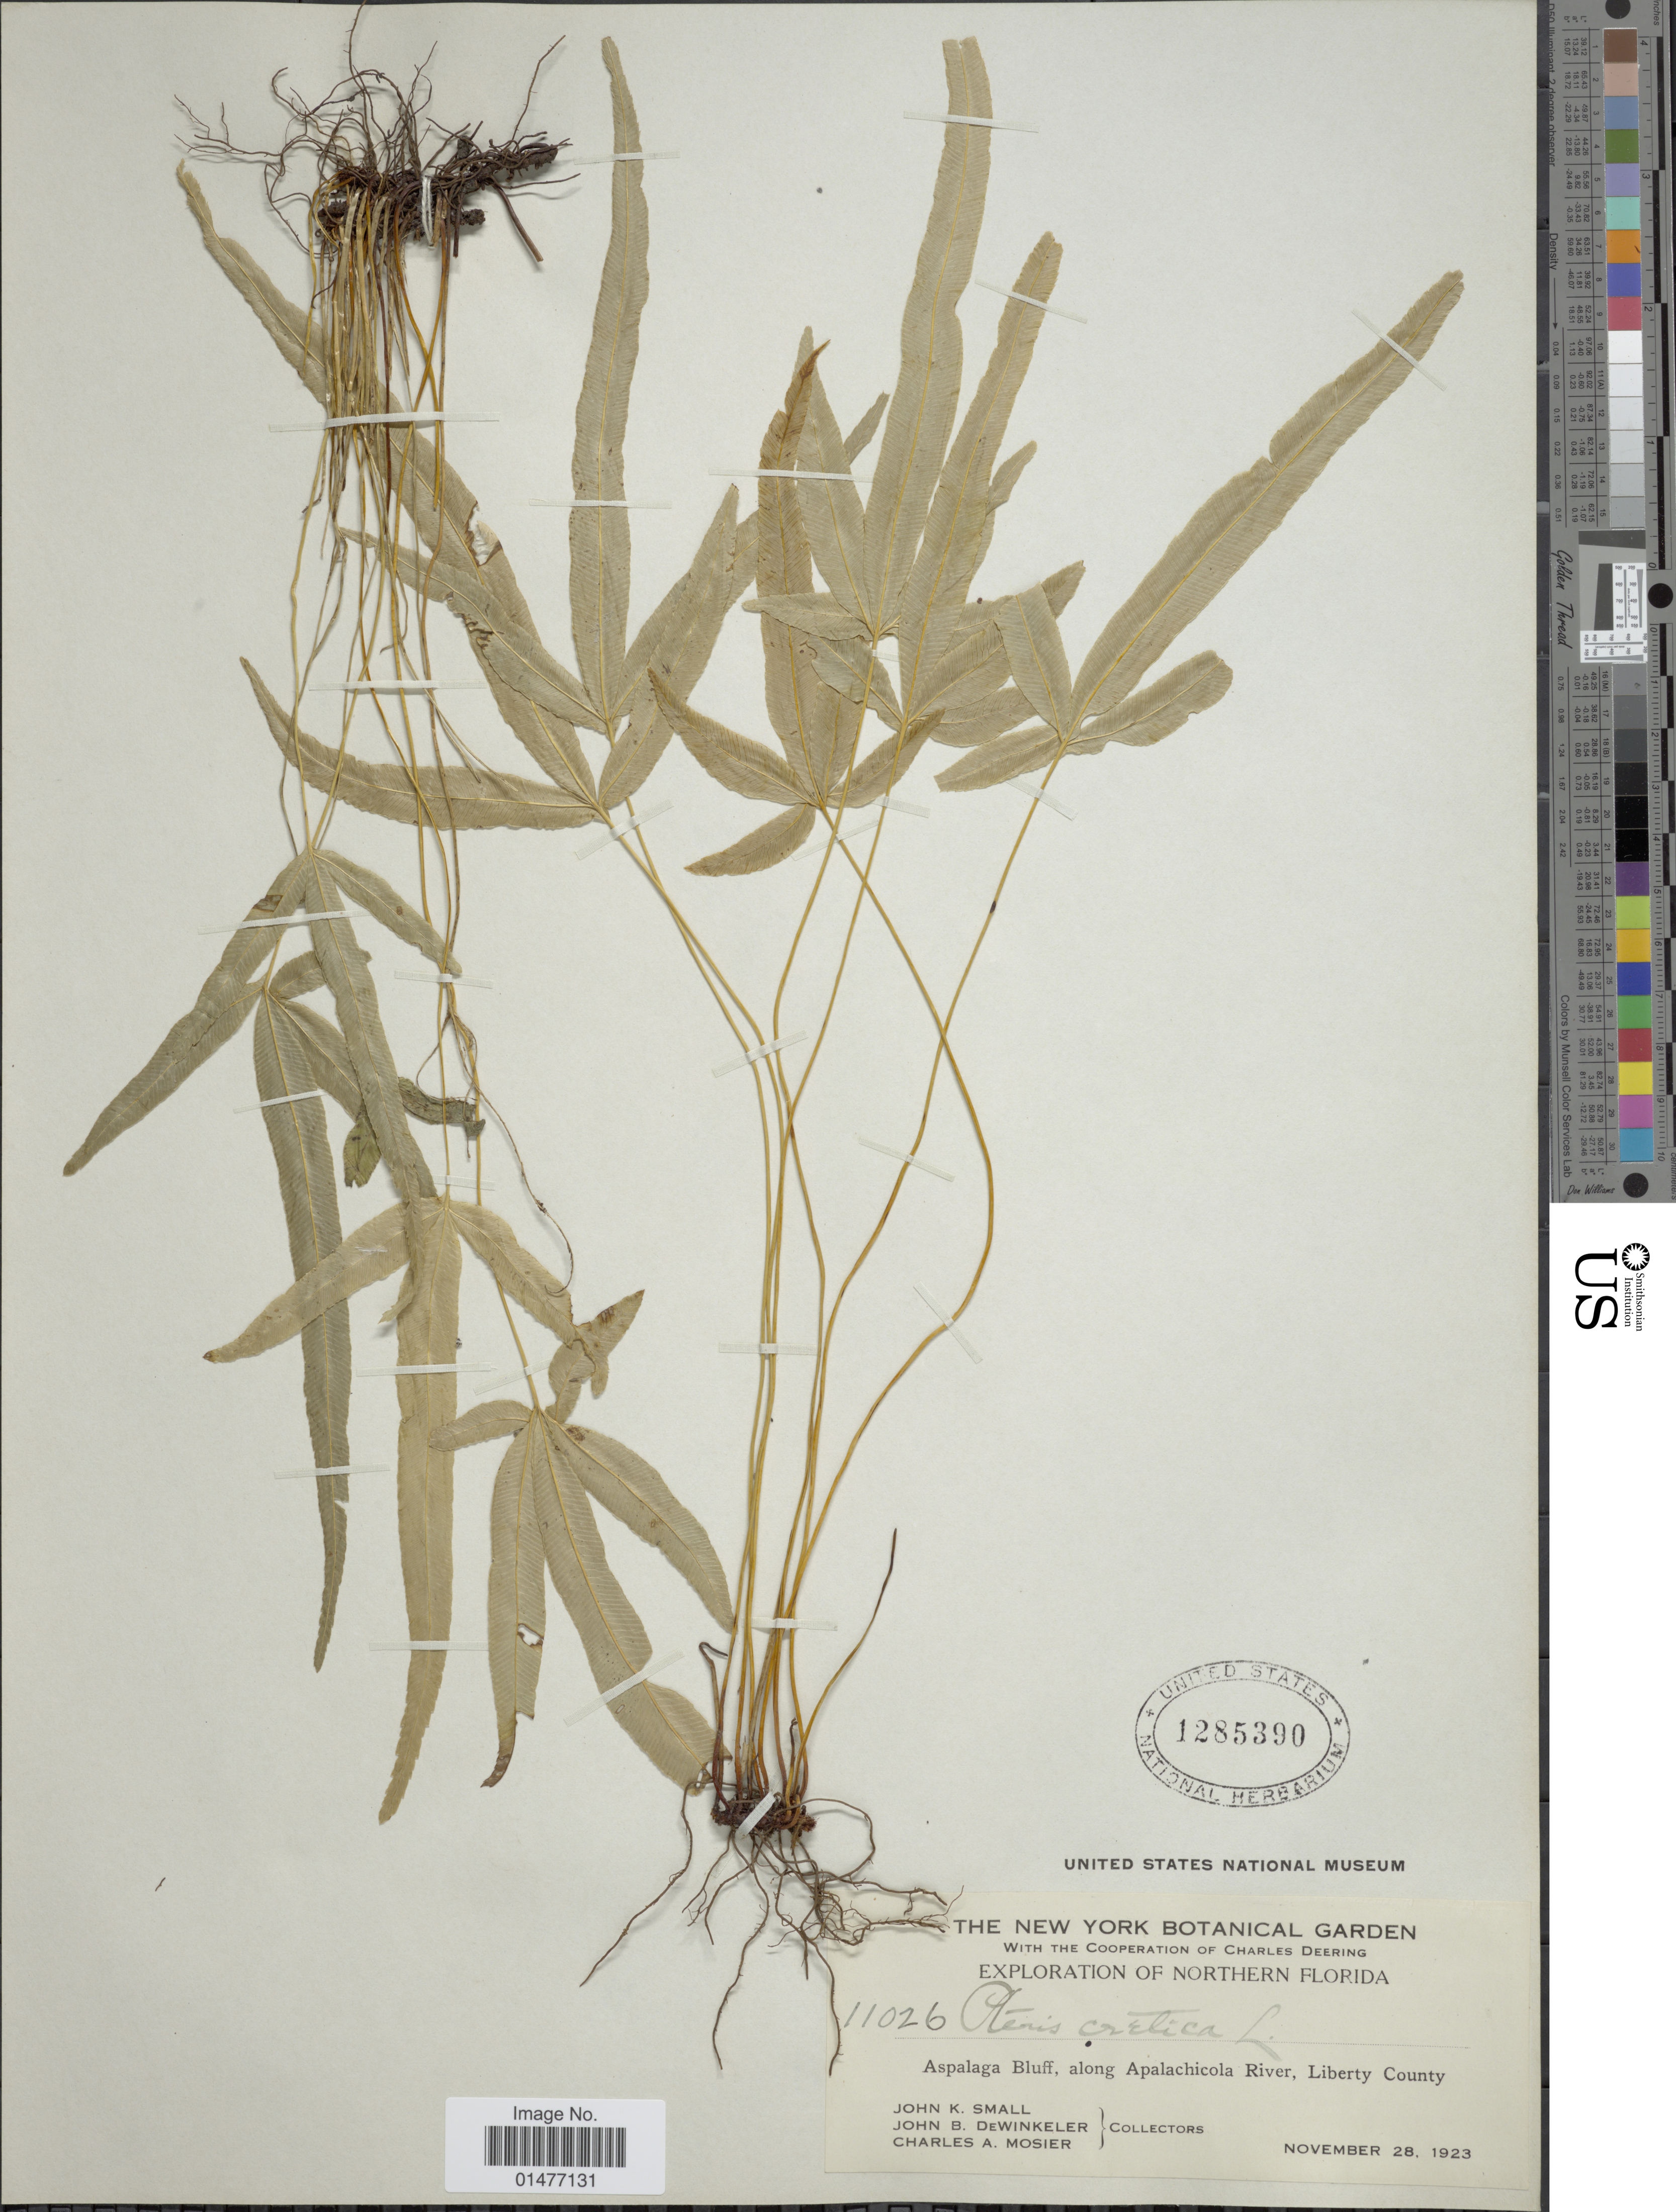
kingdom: Plantae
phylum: Tracheophyta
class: Polypodiopsida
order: Polypodiales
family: Pteridaceae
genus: Pteris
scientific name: Pteris cretica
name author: L.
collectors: J. K. Small, J. B. Dewinkeler & C. A. Mosier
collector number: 11026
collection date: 1923-11-28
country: United States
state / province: Florida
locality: Exploration of Northern Florida, Aspalaga Bluff, along Apalachicola River, Liberty County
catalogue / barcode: US 1285390